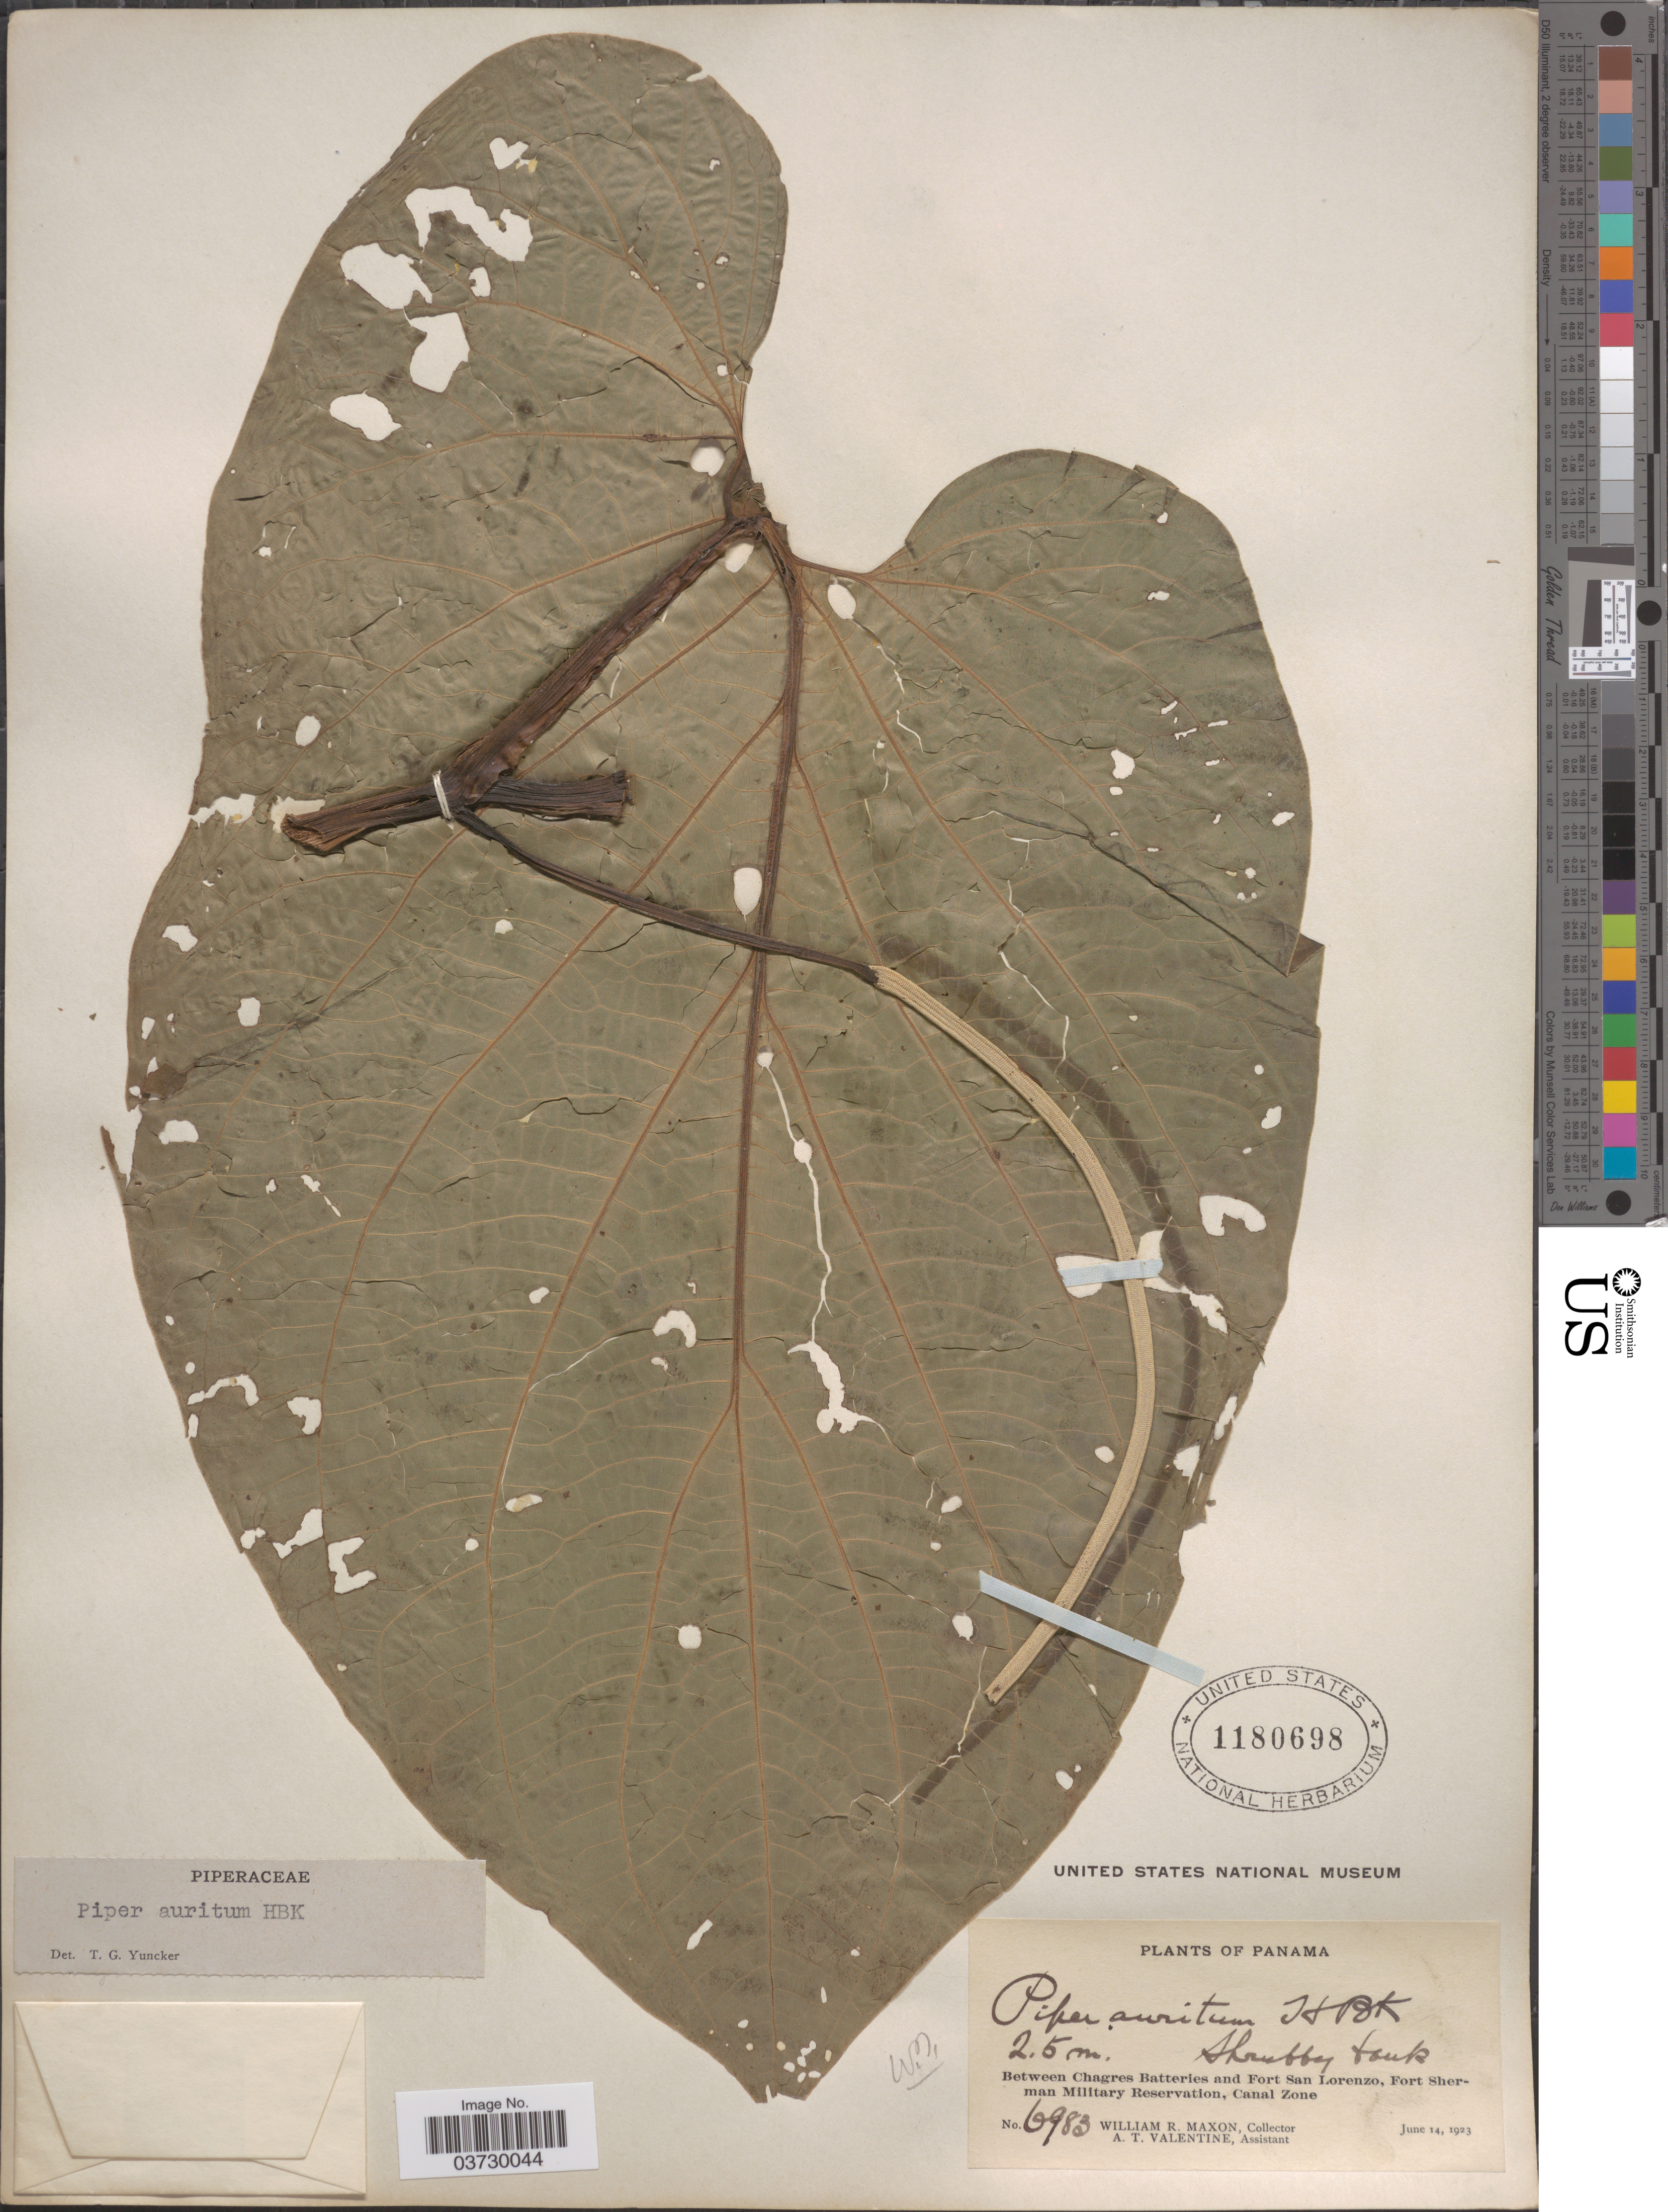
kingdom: Plantae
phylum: Tracheophyta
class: Magnoliopsida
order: Piperales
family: Piperaceae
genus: Piper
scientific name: Piper auritum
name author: Kunth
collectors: W. R. Maxon & A. Valentine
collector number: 6983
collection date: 1923-06-14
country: Panama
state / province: Colón / Panamá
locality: Between Chagres Batteries and Fort San Lorenzo, Fort Sherman Military Reservation, Canal Zone.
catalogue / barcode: US 1180698